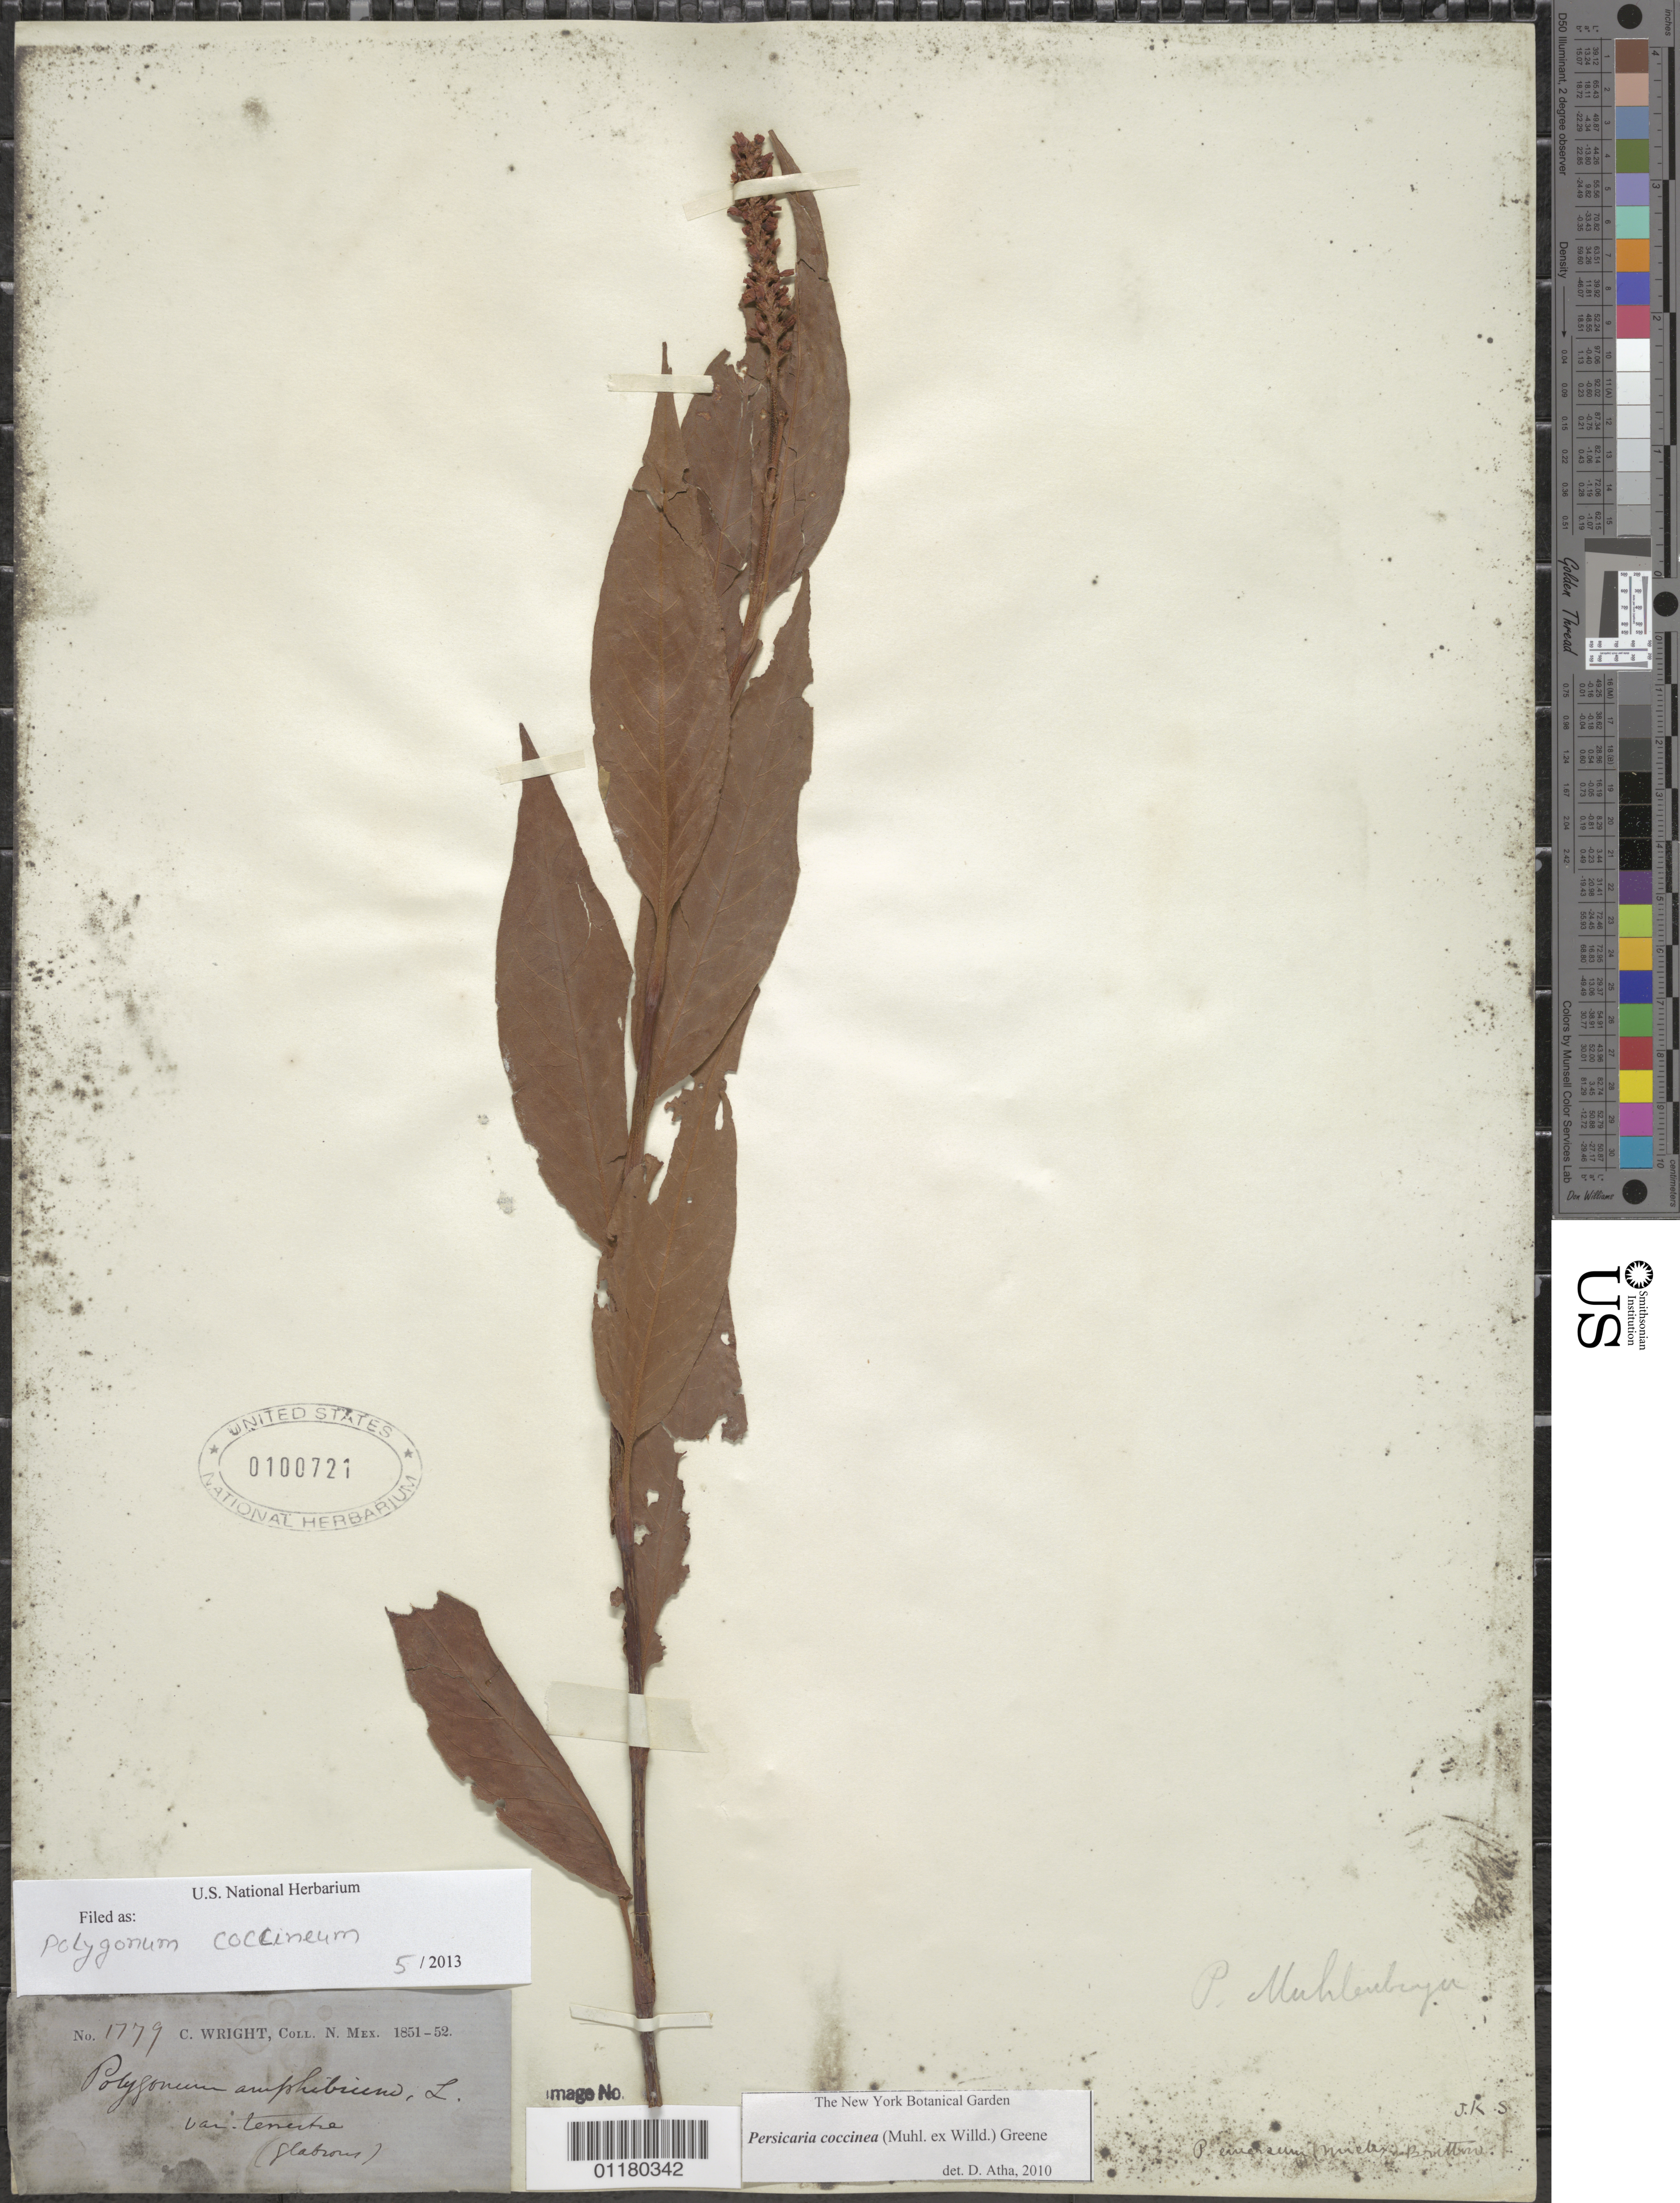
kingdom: Plantae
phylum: Tracheophyta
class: Magnoliopsida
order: Caryophyllales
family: Polygonaceae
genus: Persicaria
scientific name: Persicaria coccinea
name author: (Muhl. ex Willd.) Greene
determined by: Atha, D. E.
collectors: C. Wright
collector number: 1779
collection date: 1851/1852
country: United States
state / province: New Mexico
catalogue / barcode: US 100721